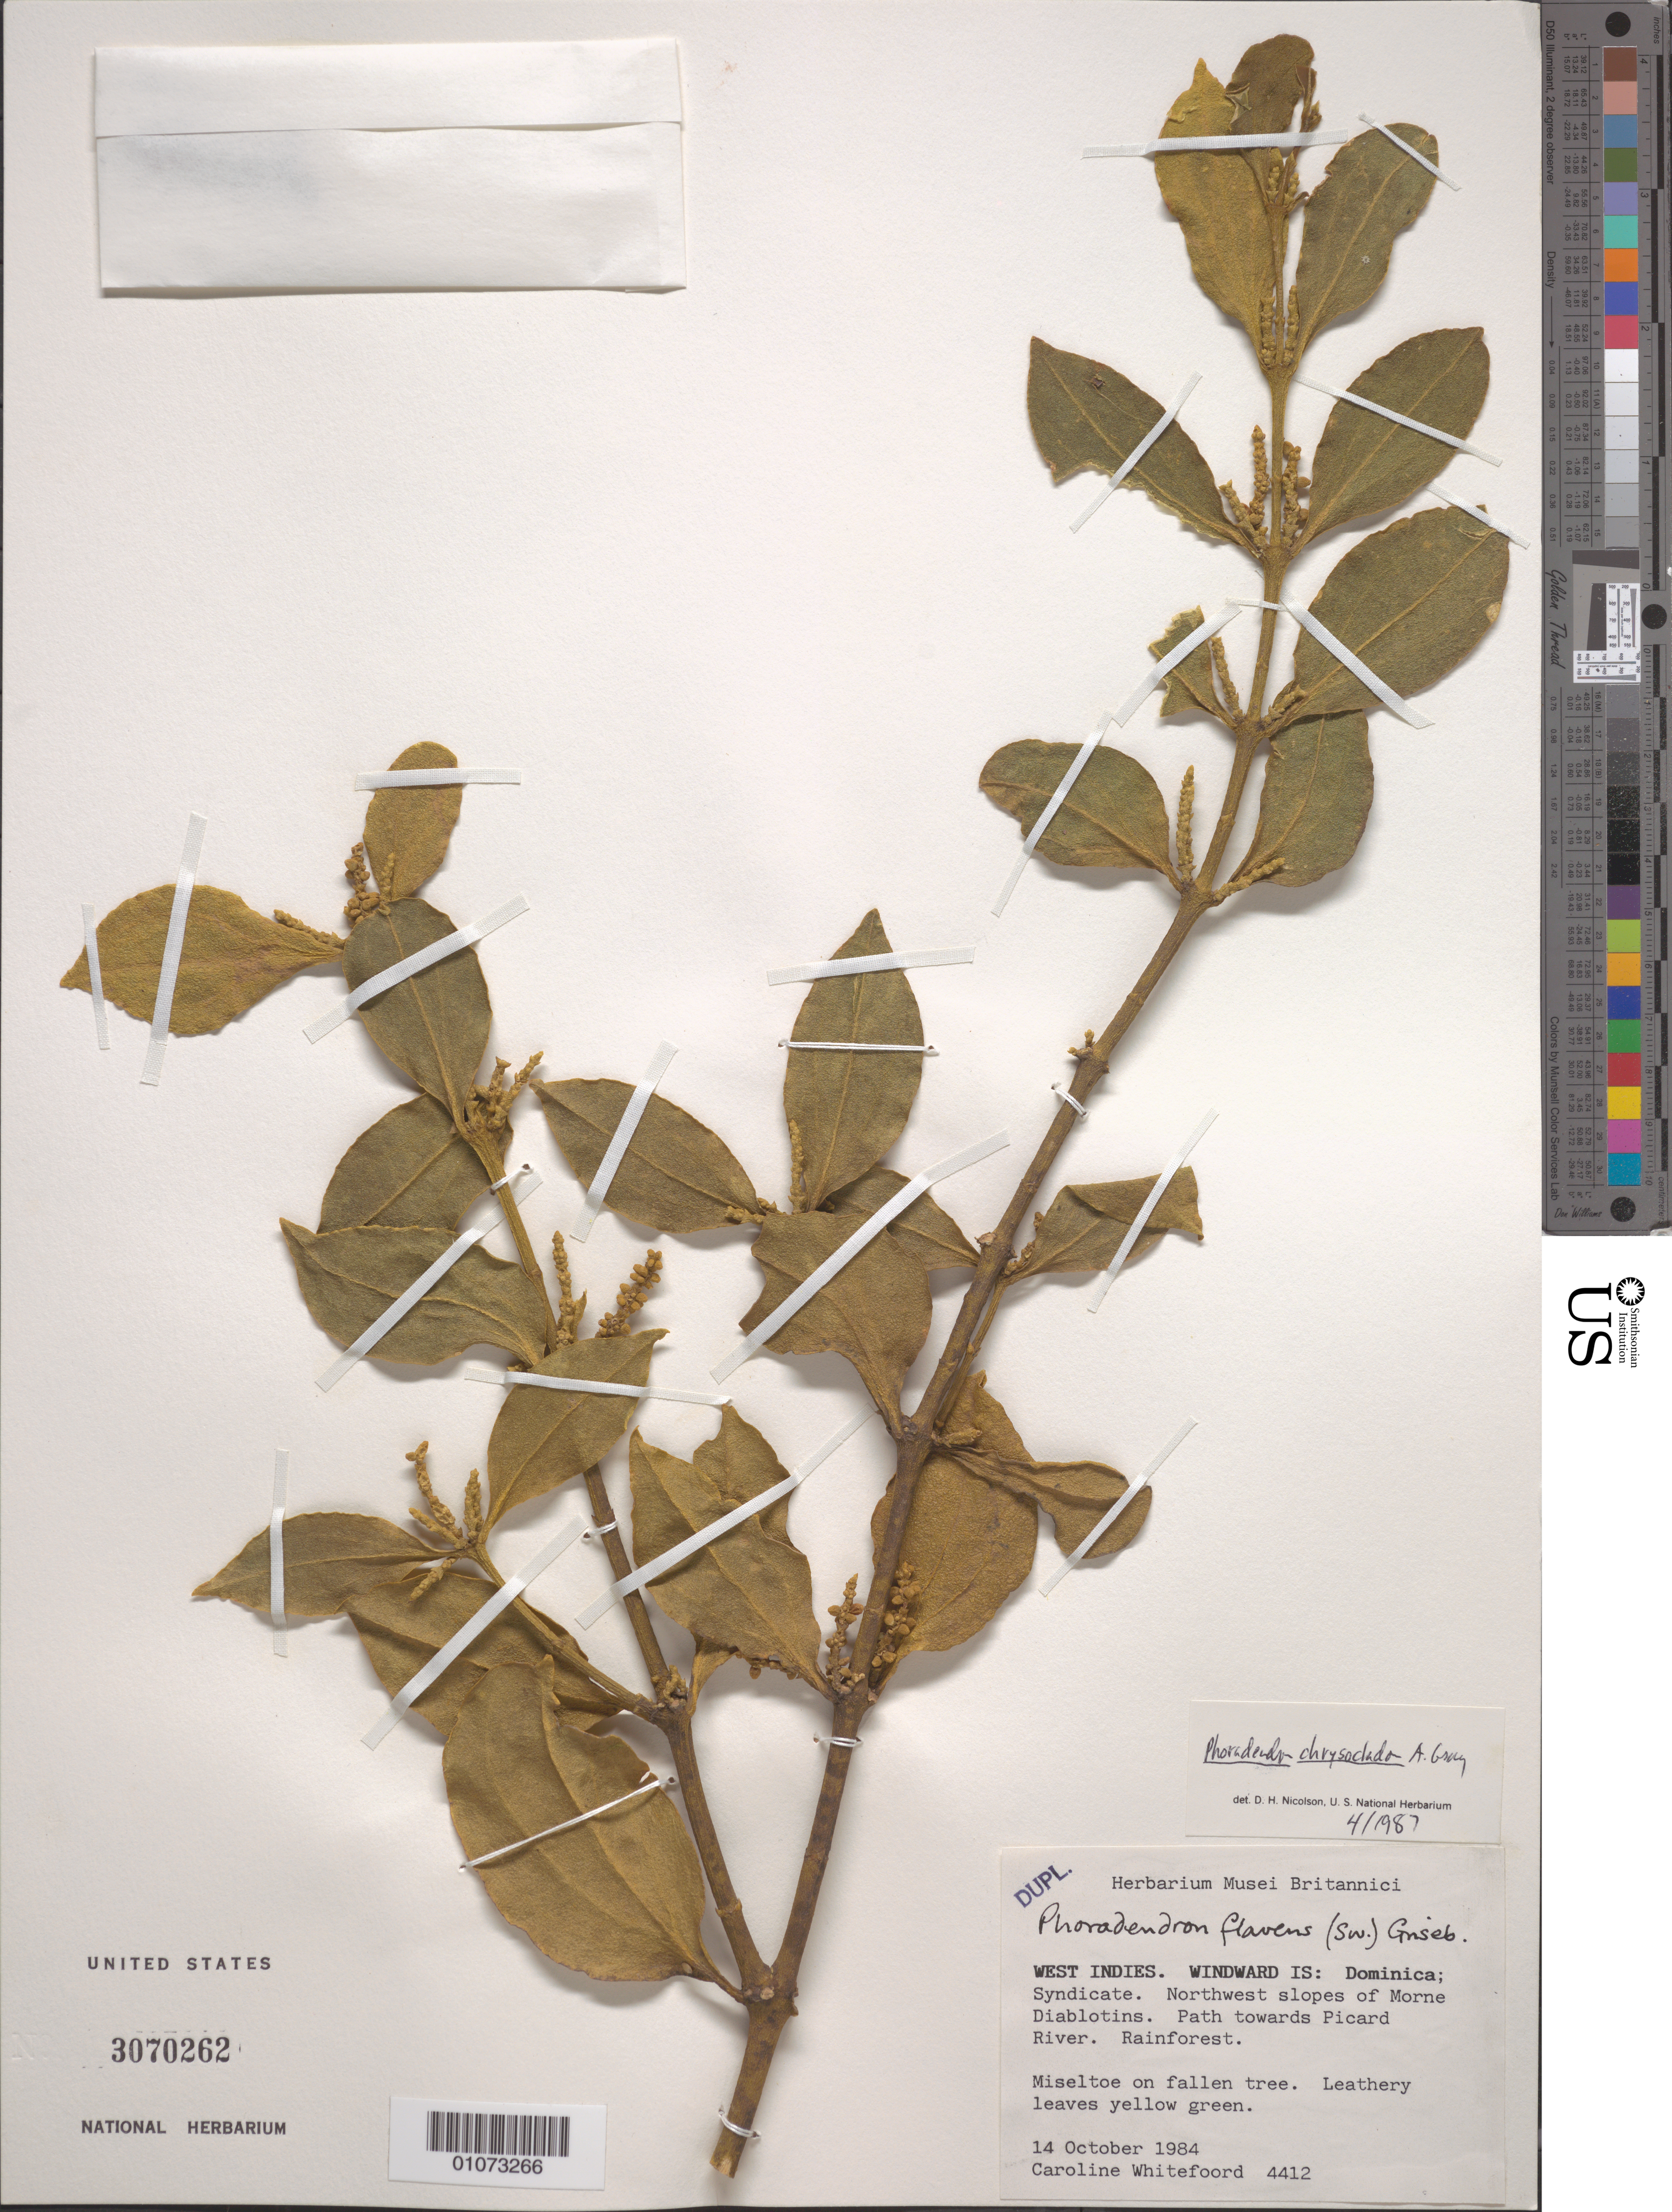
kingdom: Plantae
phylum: Tracheophyta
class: Magnoliopsida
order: Santalales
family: Viscaceae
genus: Phoradendron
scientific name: Phoradendron flavens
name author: (Sw.) Griseb.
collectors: C. Whitefoord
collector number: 4412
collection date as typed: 14 Oct 1984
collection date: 1984-10-14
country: Dominica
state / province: St. Andrew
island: Dominica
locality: Northwest slopes of Morne Diablotins. Path towards Picard River.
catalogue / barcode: US 3070262